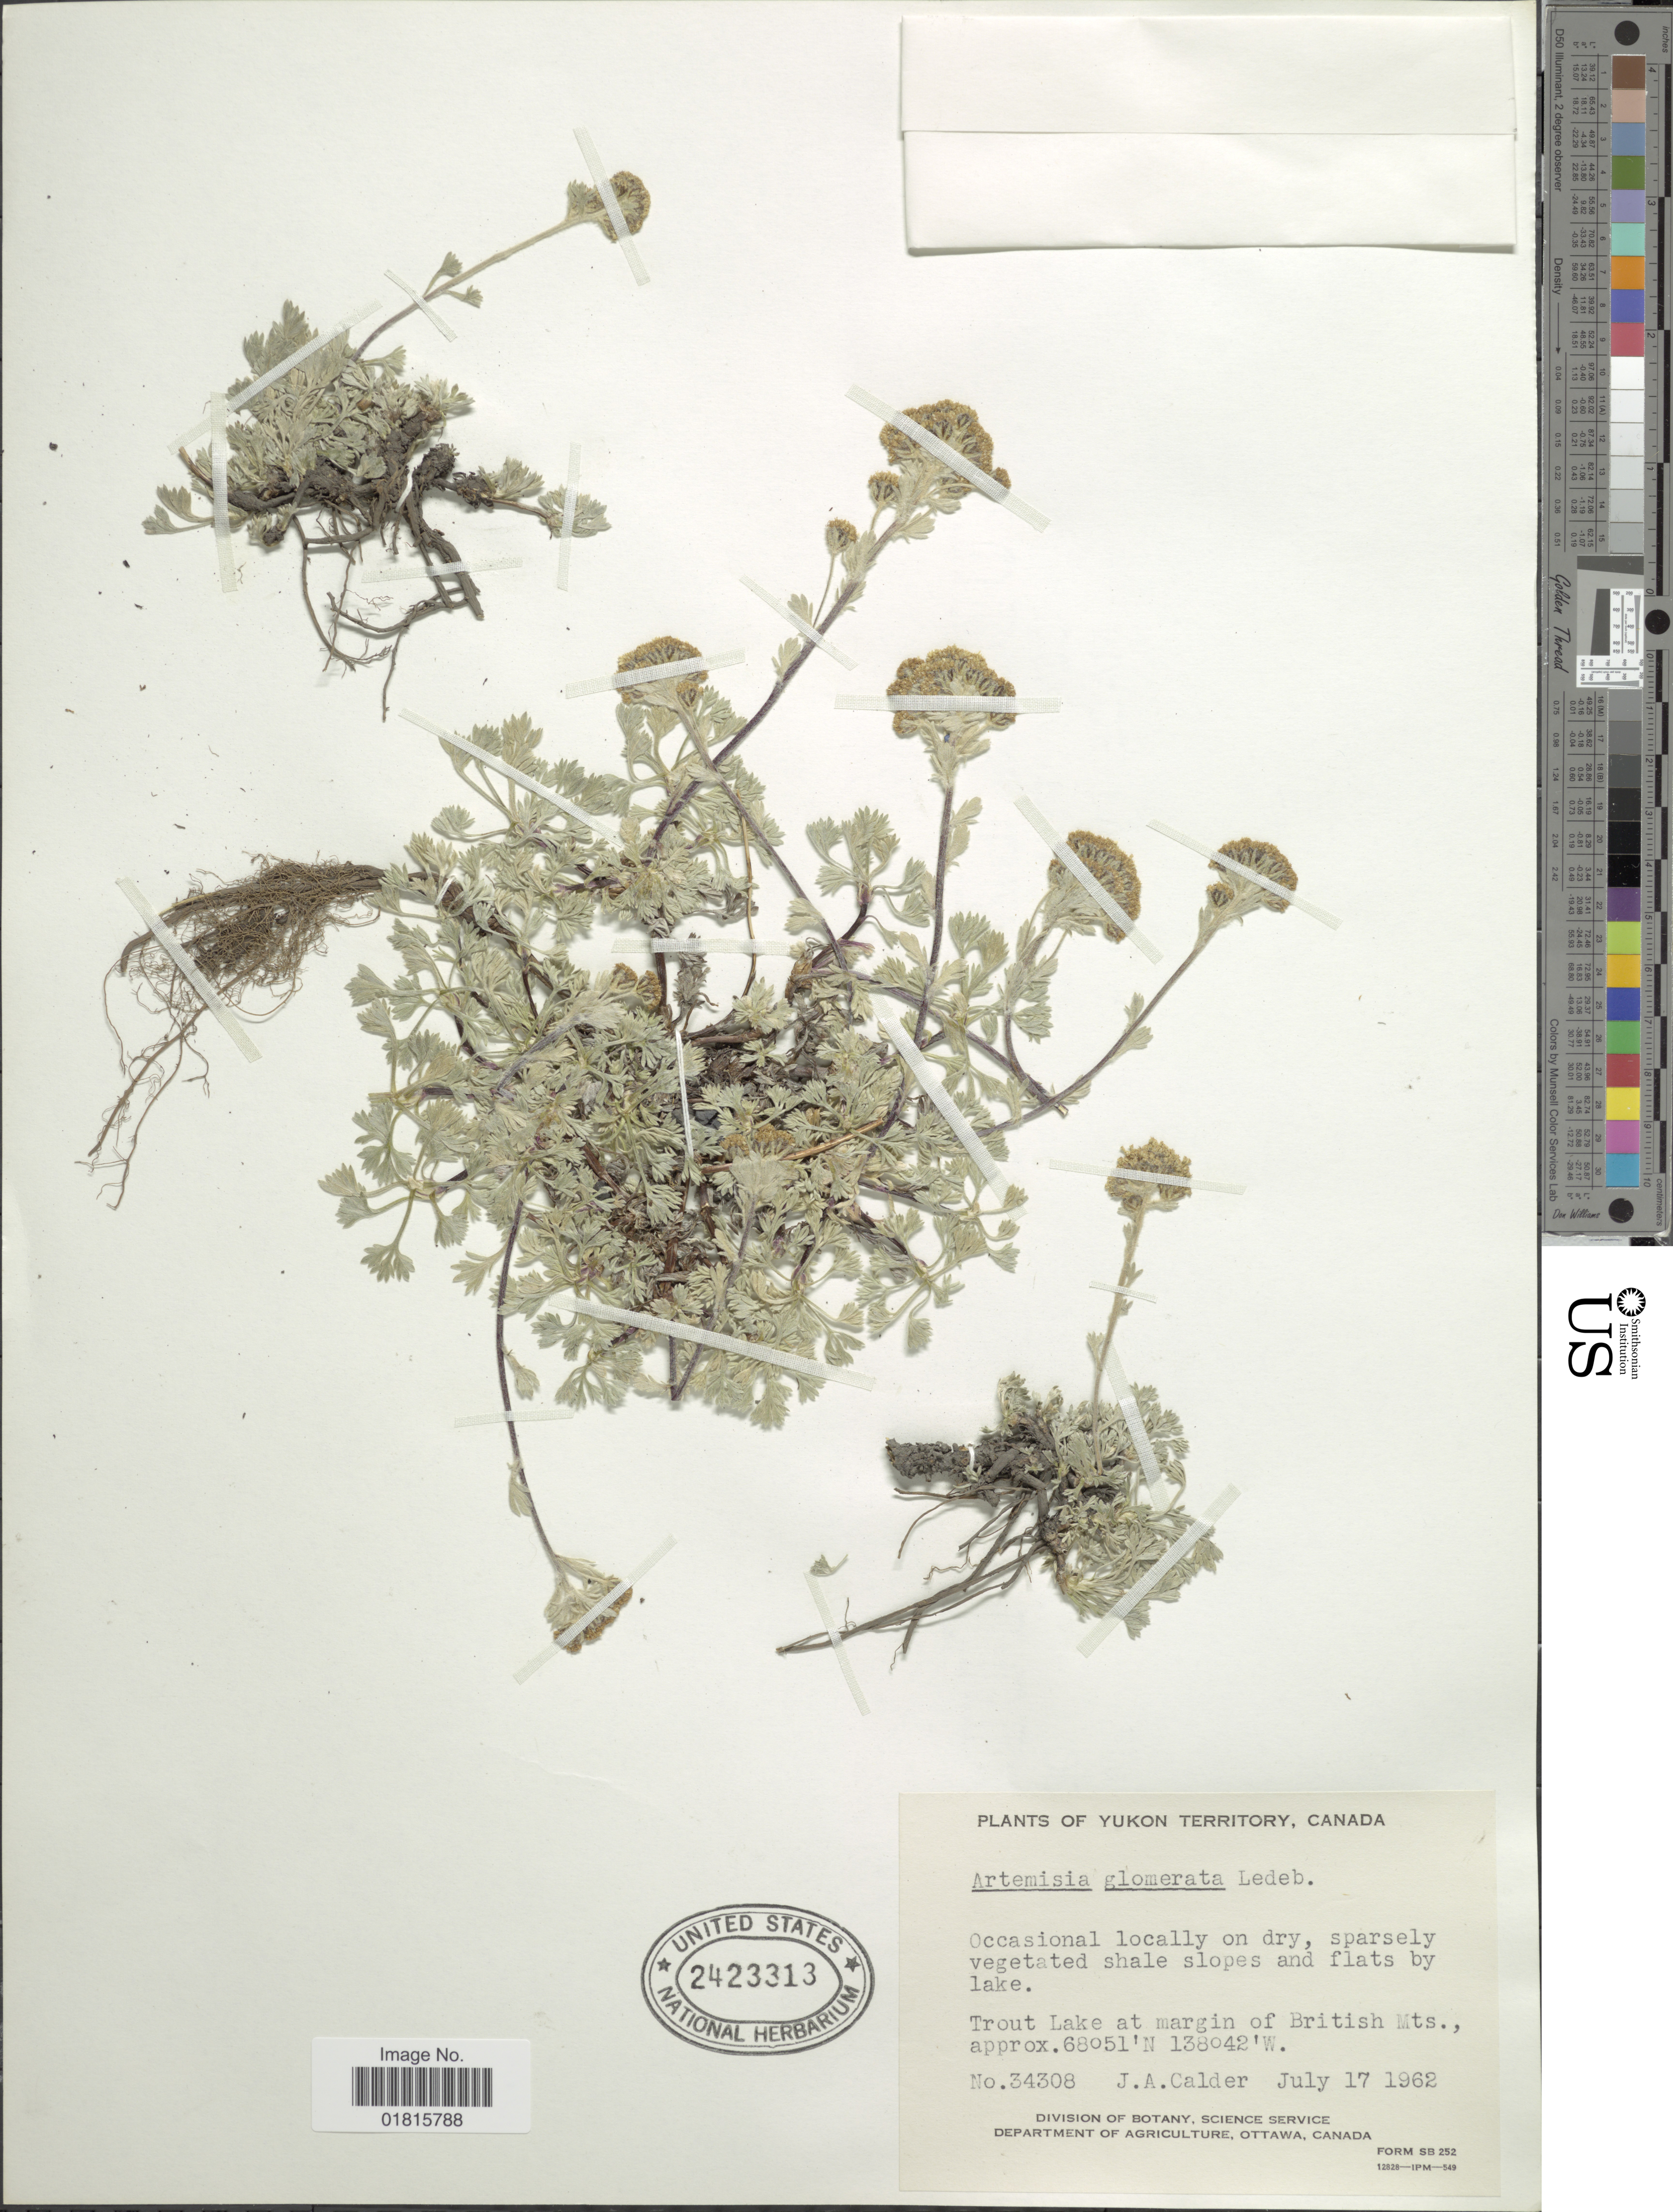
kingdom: Plantae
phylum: Tracheophyta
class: Magnoliopsida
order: Asterales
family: Asteraceae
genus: Artemisia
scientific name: Artemisia glomerata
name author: Ledeb.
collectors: J. A. Calder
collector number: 34308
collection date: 1962-07-17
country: Canada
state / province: Yukon Territory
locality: Occasional locally on dry, sparsely vegetated shale slopes and flats by lake. Trout Lake at margin of British Mts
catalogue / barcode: US 2423313